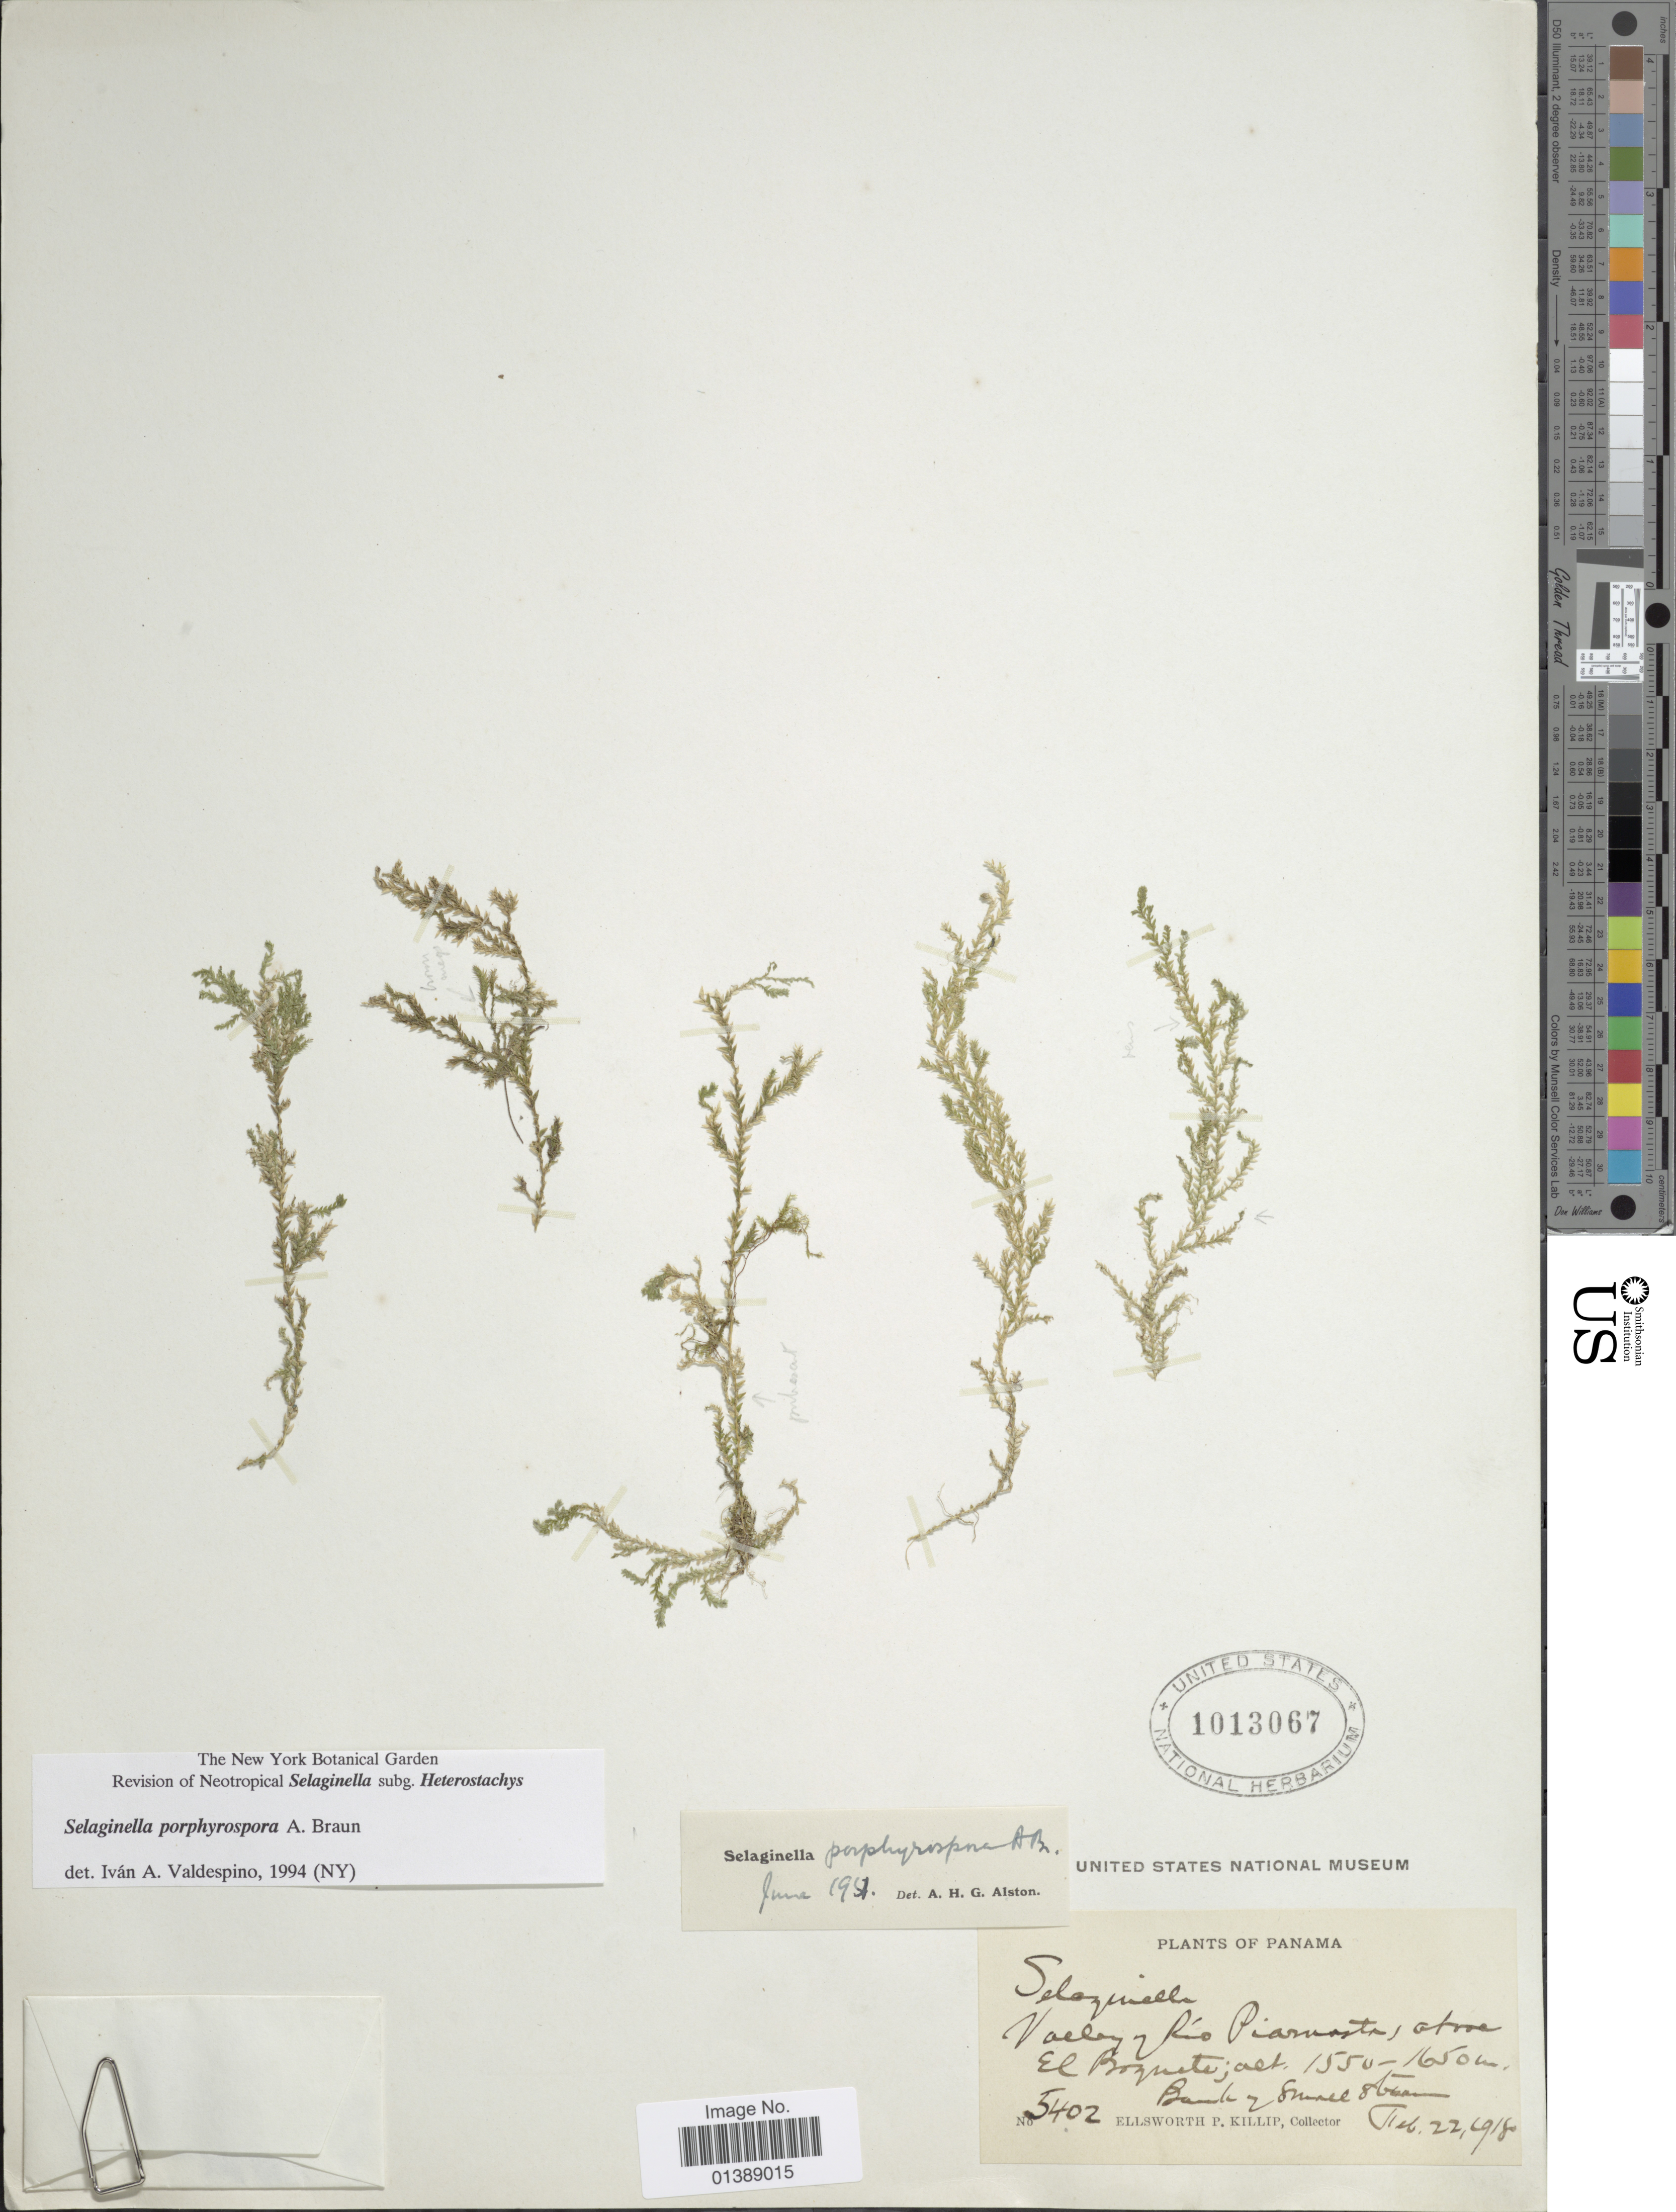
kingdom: Plantae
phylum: Tracheophyta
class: Lycopodiopsida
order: Selaginellales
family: Selaginellaceae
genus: Selaginella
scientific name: Selaginella porphyrospora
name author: A. Braun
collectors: E. P. Killip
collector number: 5402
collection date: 1918-02-22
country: Panama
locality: Valley Rio Piarnista, above El Boquete. Banks of small stream.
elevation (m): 1550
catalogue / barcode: US 1013067